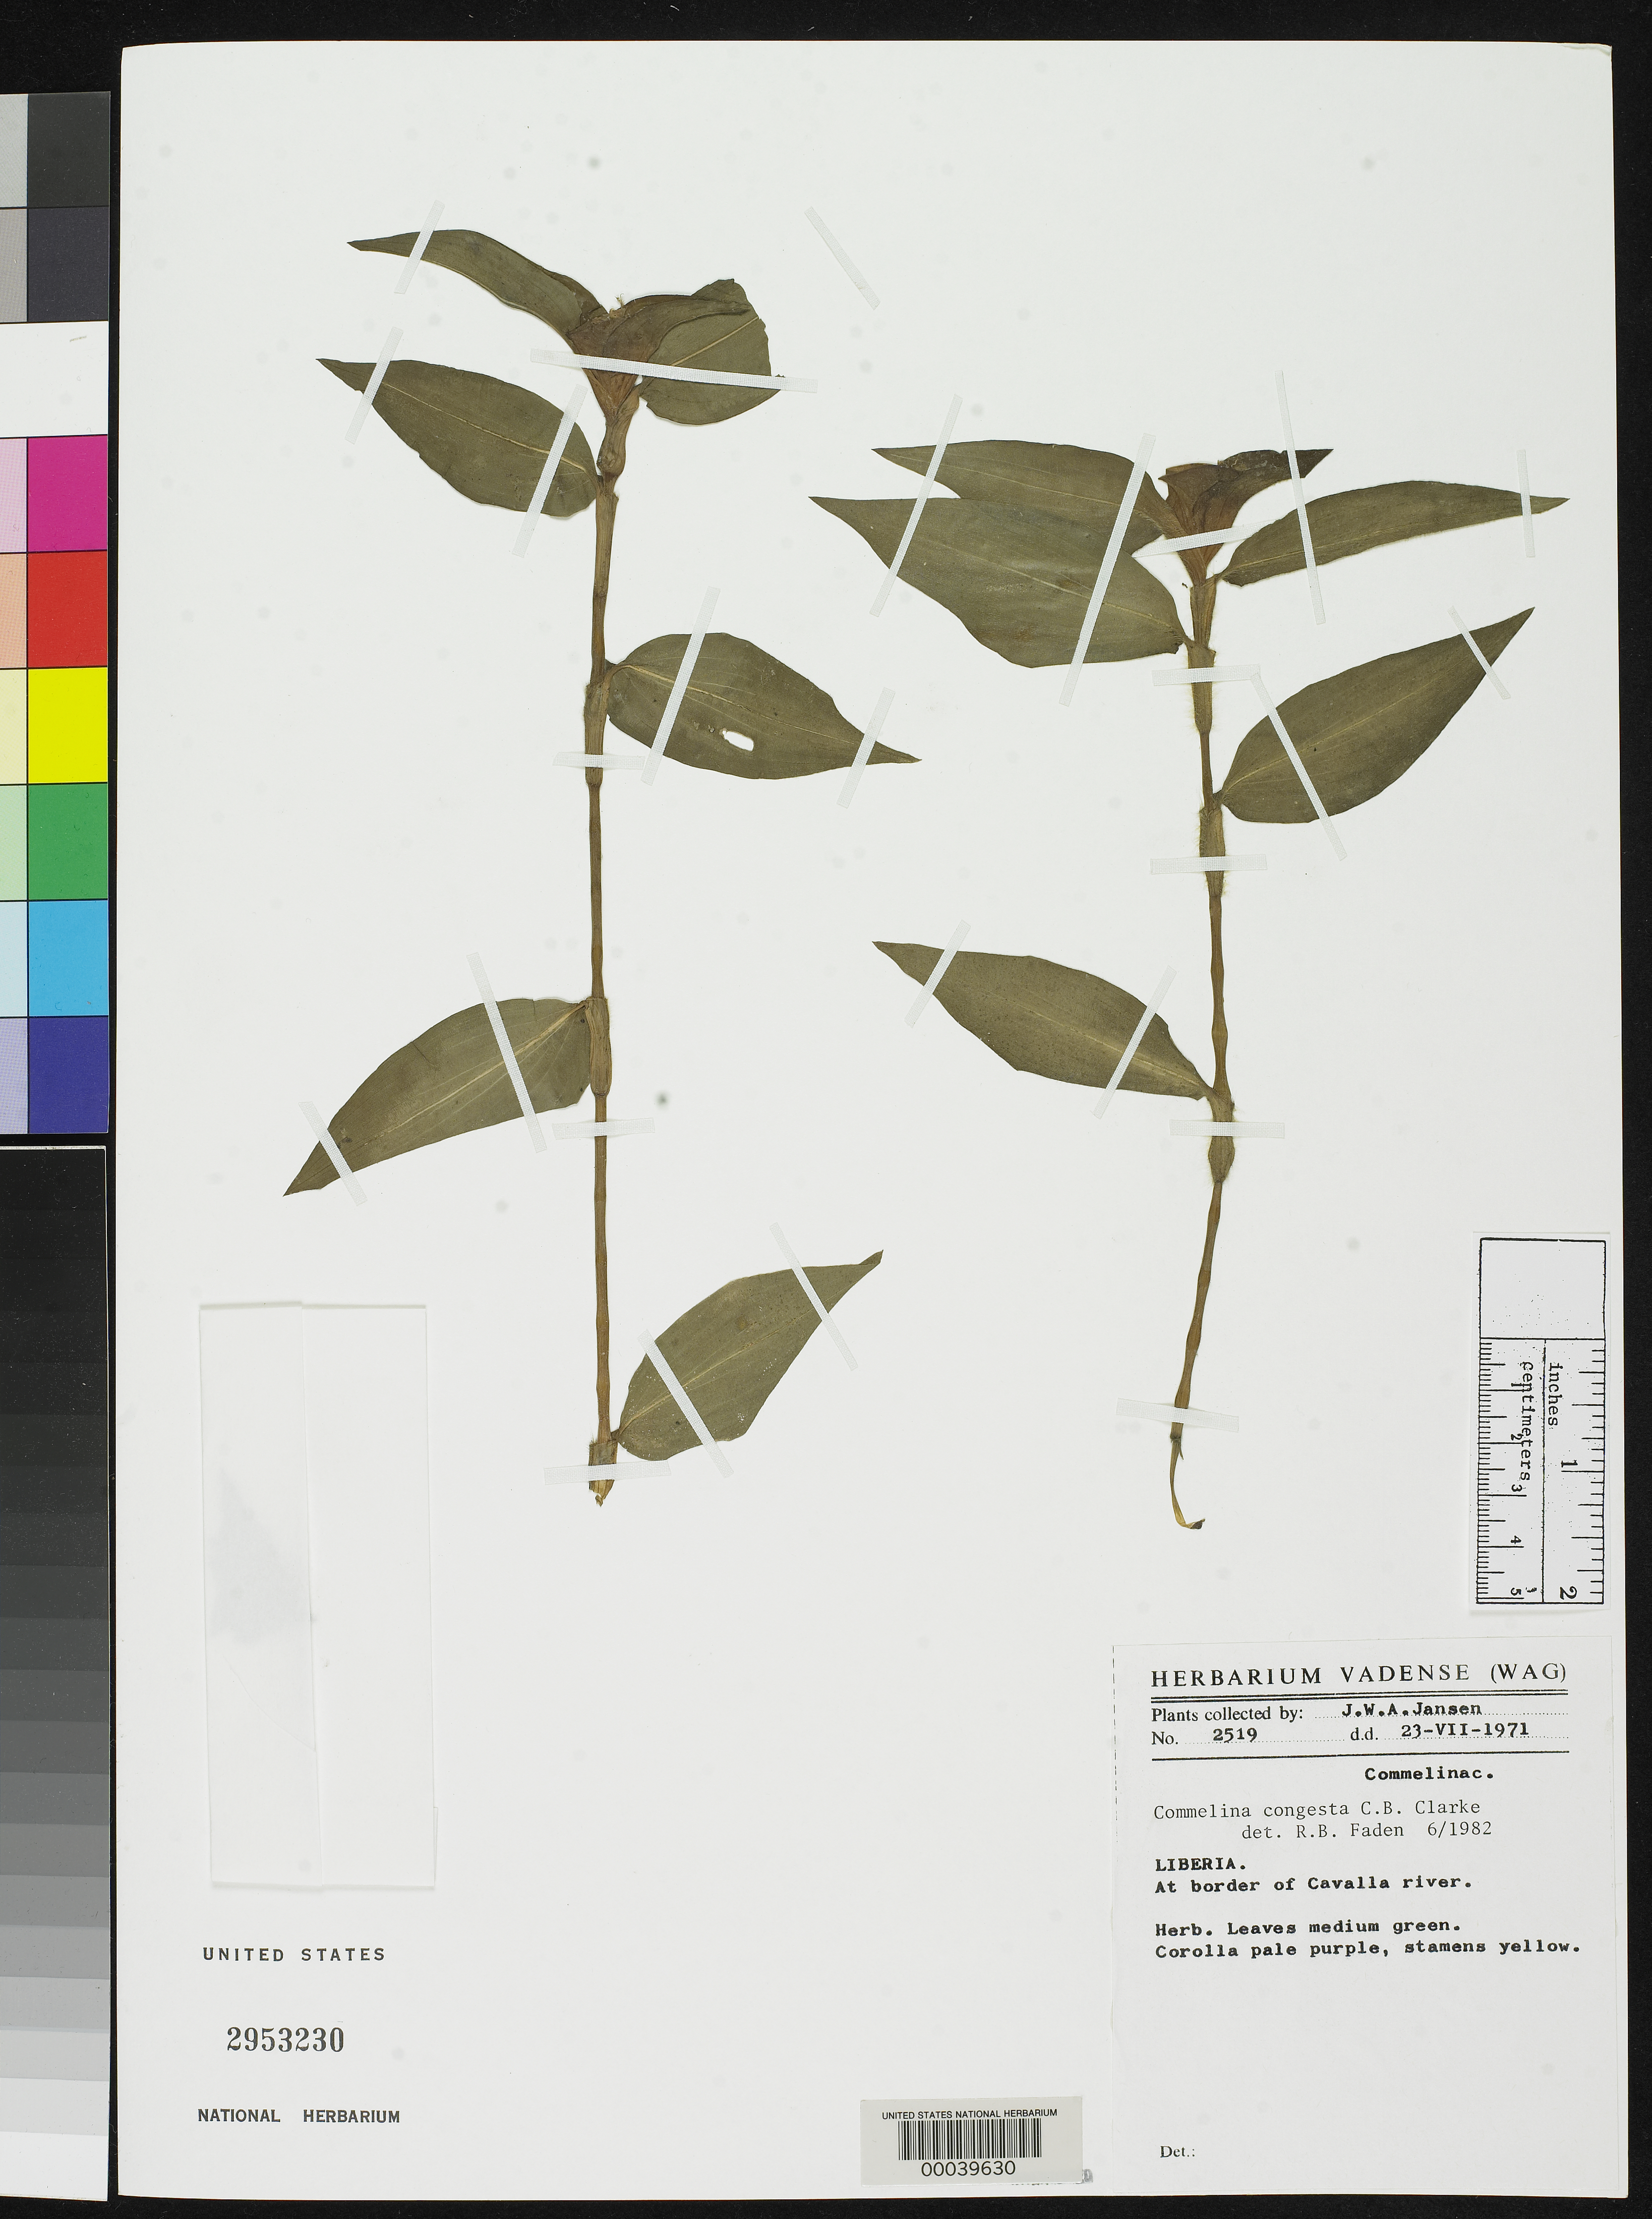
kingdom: Plantae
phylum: Tracheophyta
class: Liliopsida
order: Commelinales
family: Commelinaceae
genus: Commelina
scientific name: Commelina congesta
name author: C.B. Clarke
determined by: Faden, Robert B., (US), Smithsonian Institution - National Museum of Natural History (UNITED STATES)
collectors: J. Jansen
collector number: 2519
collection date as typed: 23 Jul 1971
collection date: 1971-07-23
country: Liberia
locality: Cavalla river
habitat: Rivers edge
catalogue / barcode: US 2953230